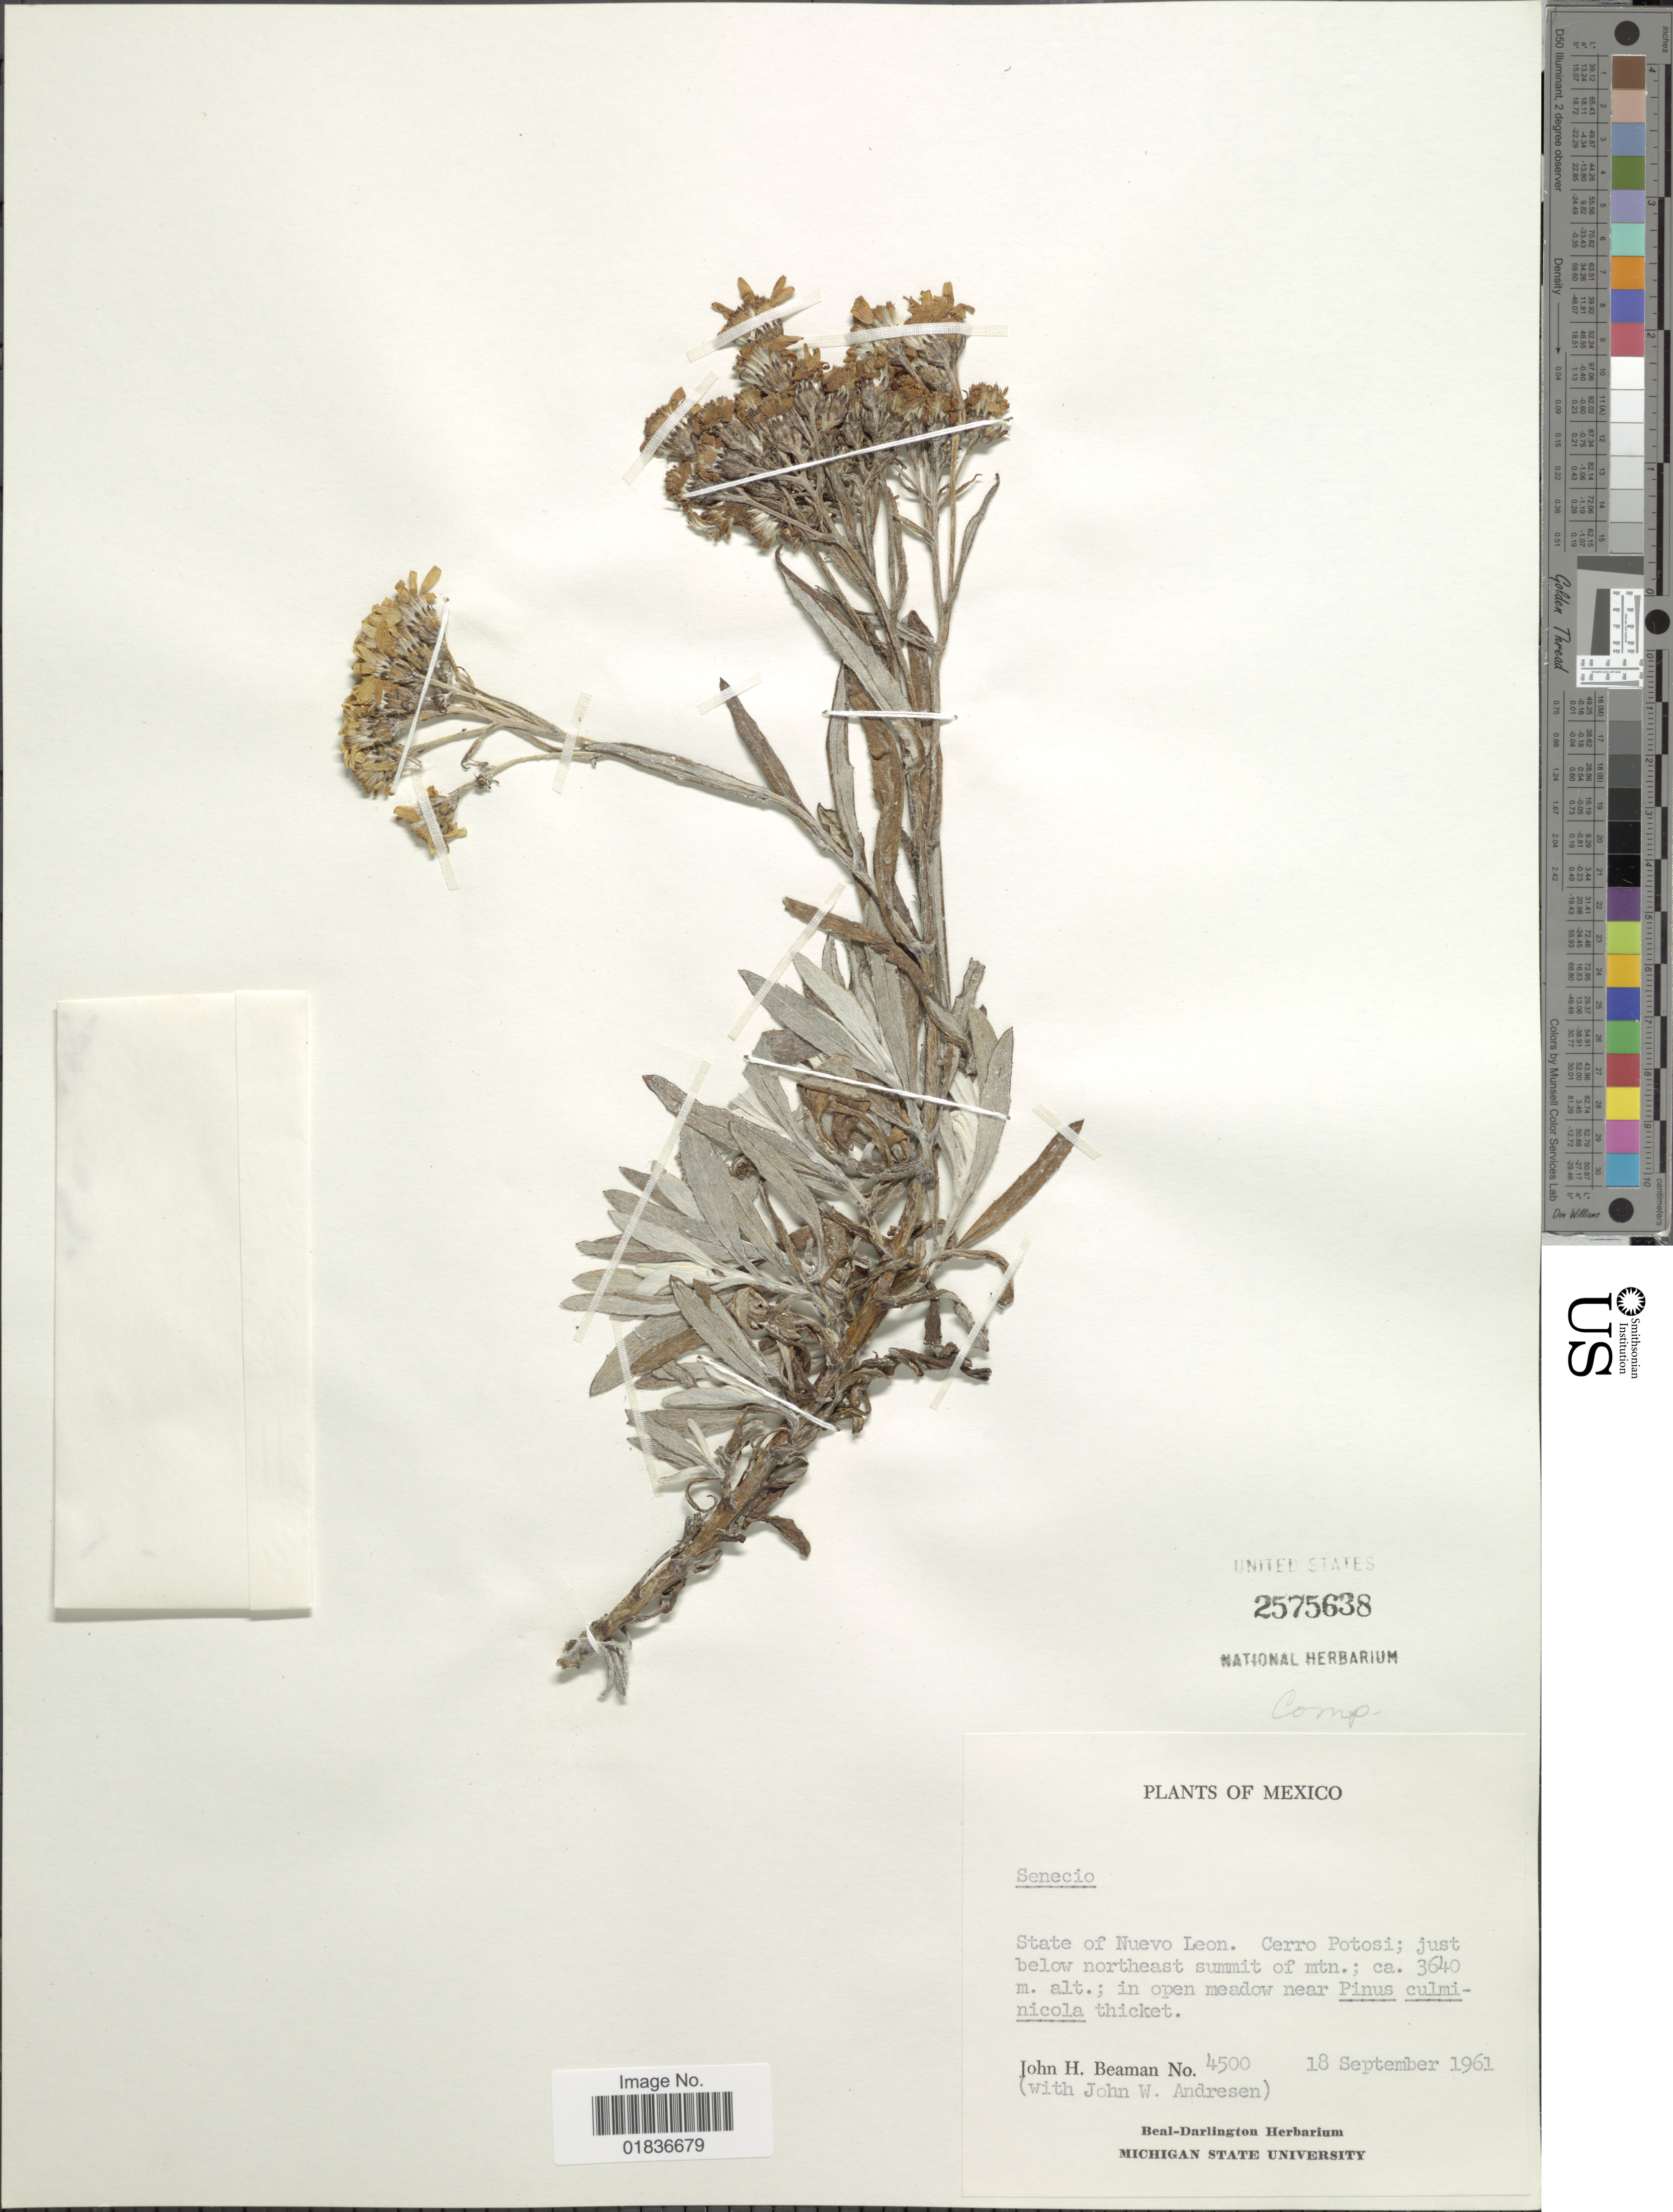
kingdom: Plantae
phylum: Tracheophyta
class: Magnoliopsida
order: Asterales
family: Asteraceae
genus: Senecio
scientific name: Senecio sp.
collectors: J. H. Beaman & J. Andrésen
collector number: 4500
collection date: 1961-09-18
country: Mexico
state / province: Nuevo León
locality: State of Nuevo León. Cerro Potosi; just below northeast mtn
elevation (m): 3640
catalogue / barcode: US 2575638